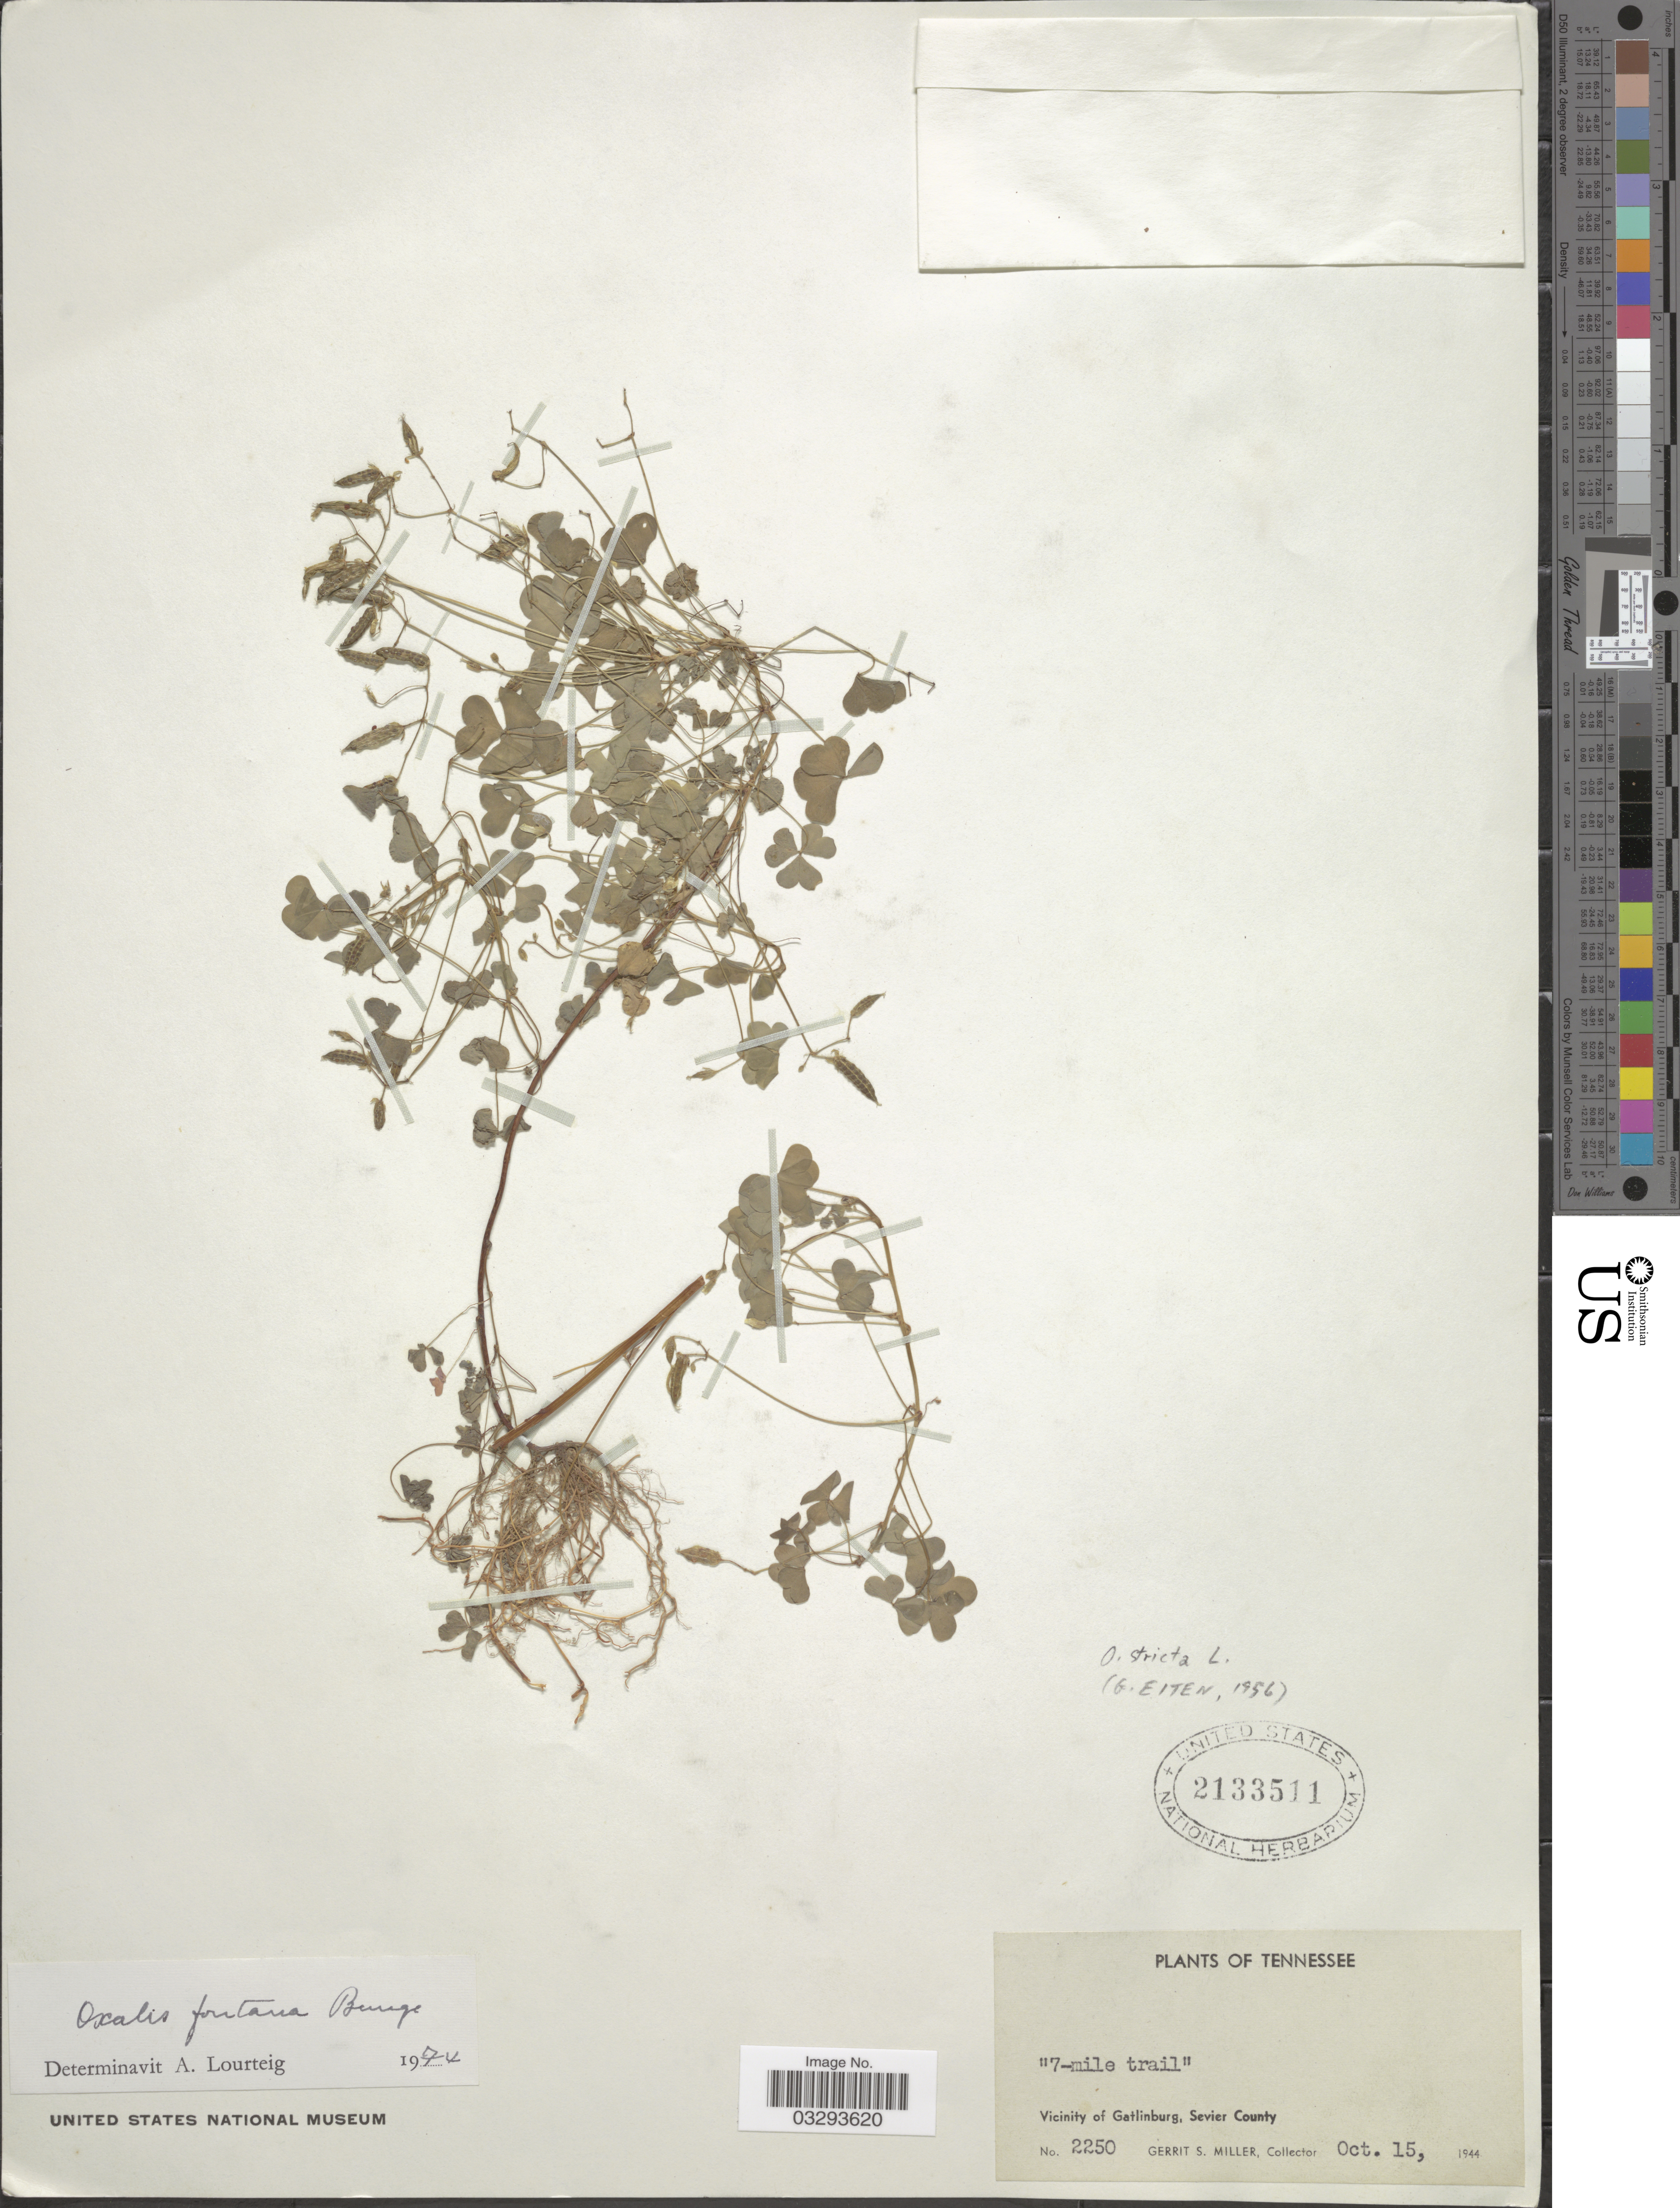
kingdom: Plantae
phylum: Tracheophyta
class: Magnoliopsida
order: Oxalidales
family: Oxalidaceae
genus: Oxalis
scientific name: Oxalis fontana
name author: Bunge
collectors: G. S. Miller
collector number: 2250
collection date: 1944-10-15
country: United States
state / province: Tennessee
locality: Vicinity of Gatlinburg, Sevier County.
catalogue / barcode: US 2133511